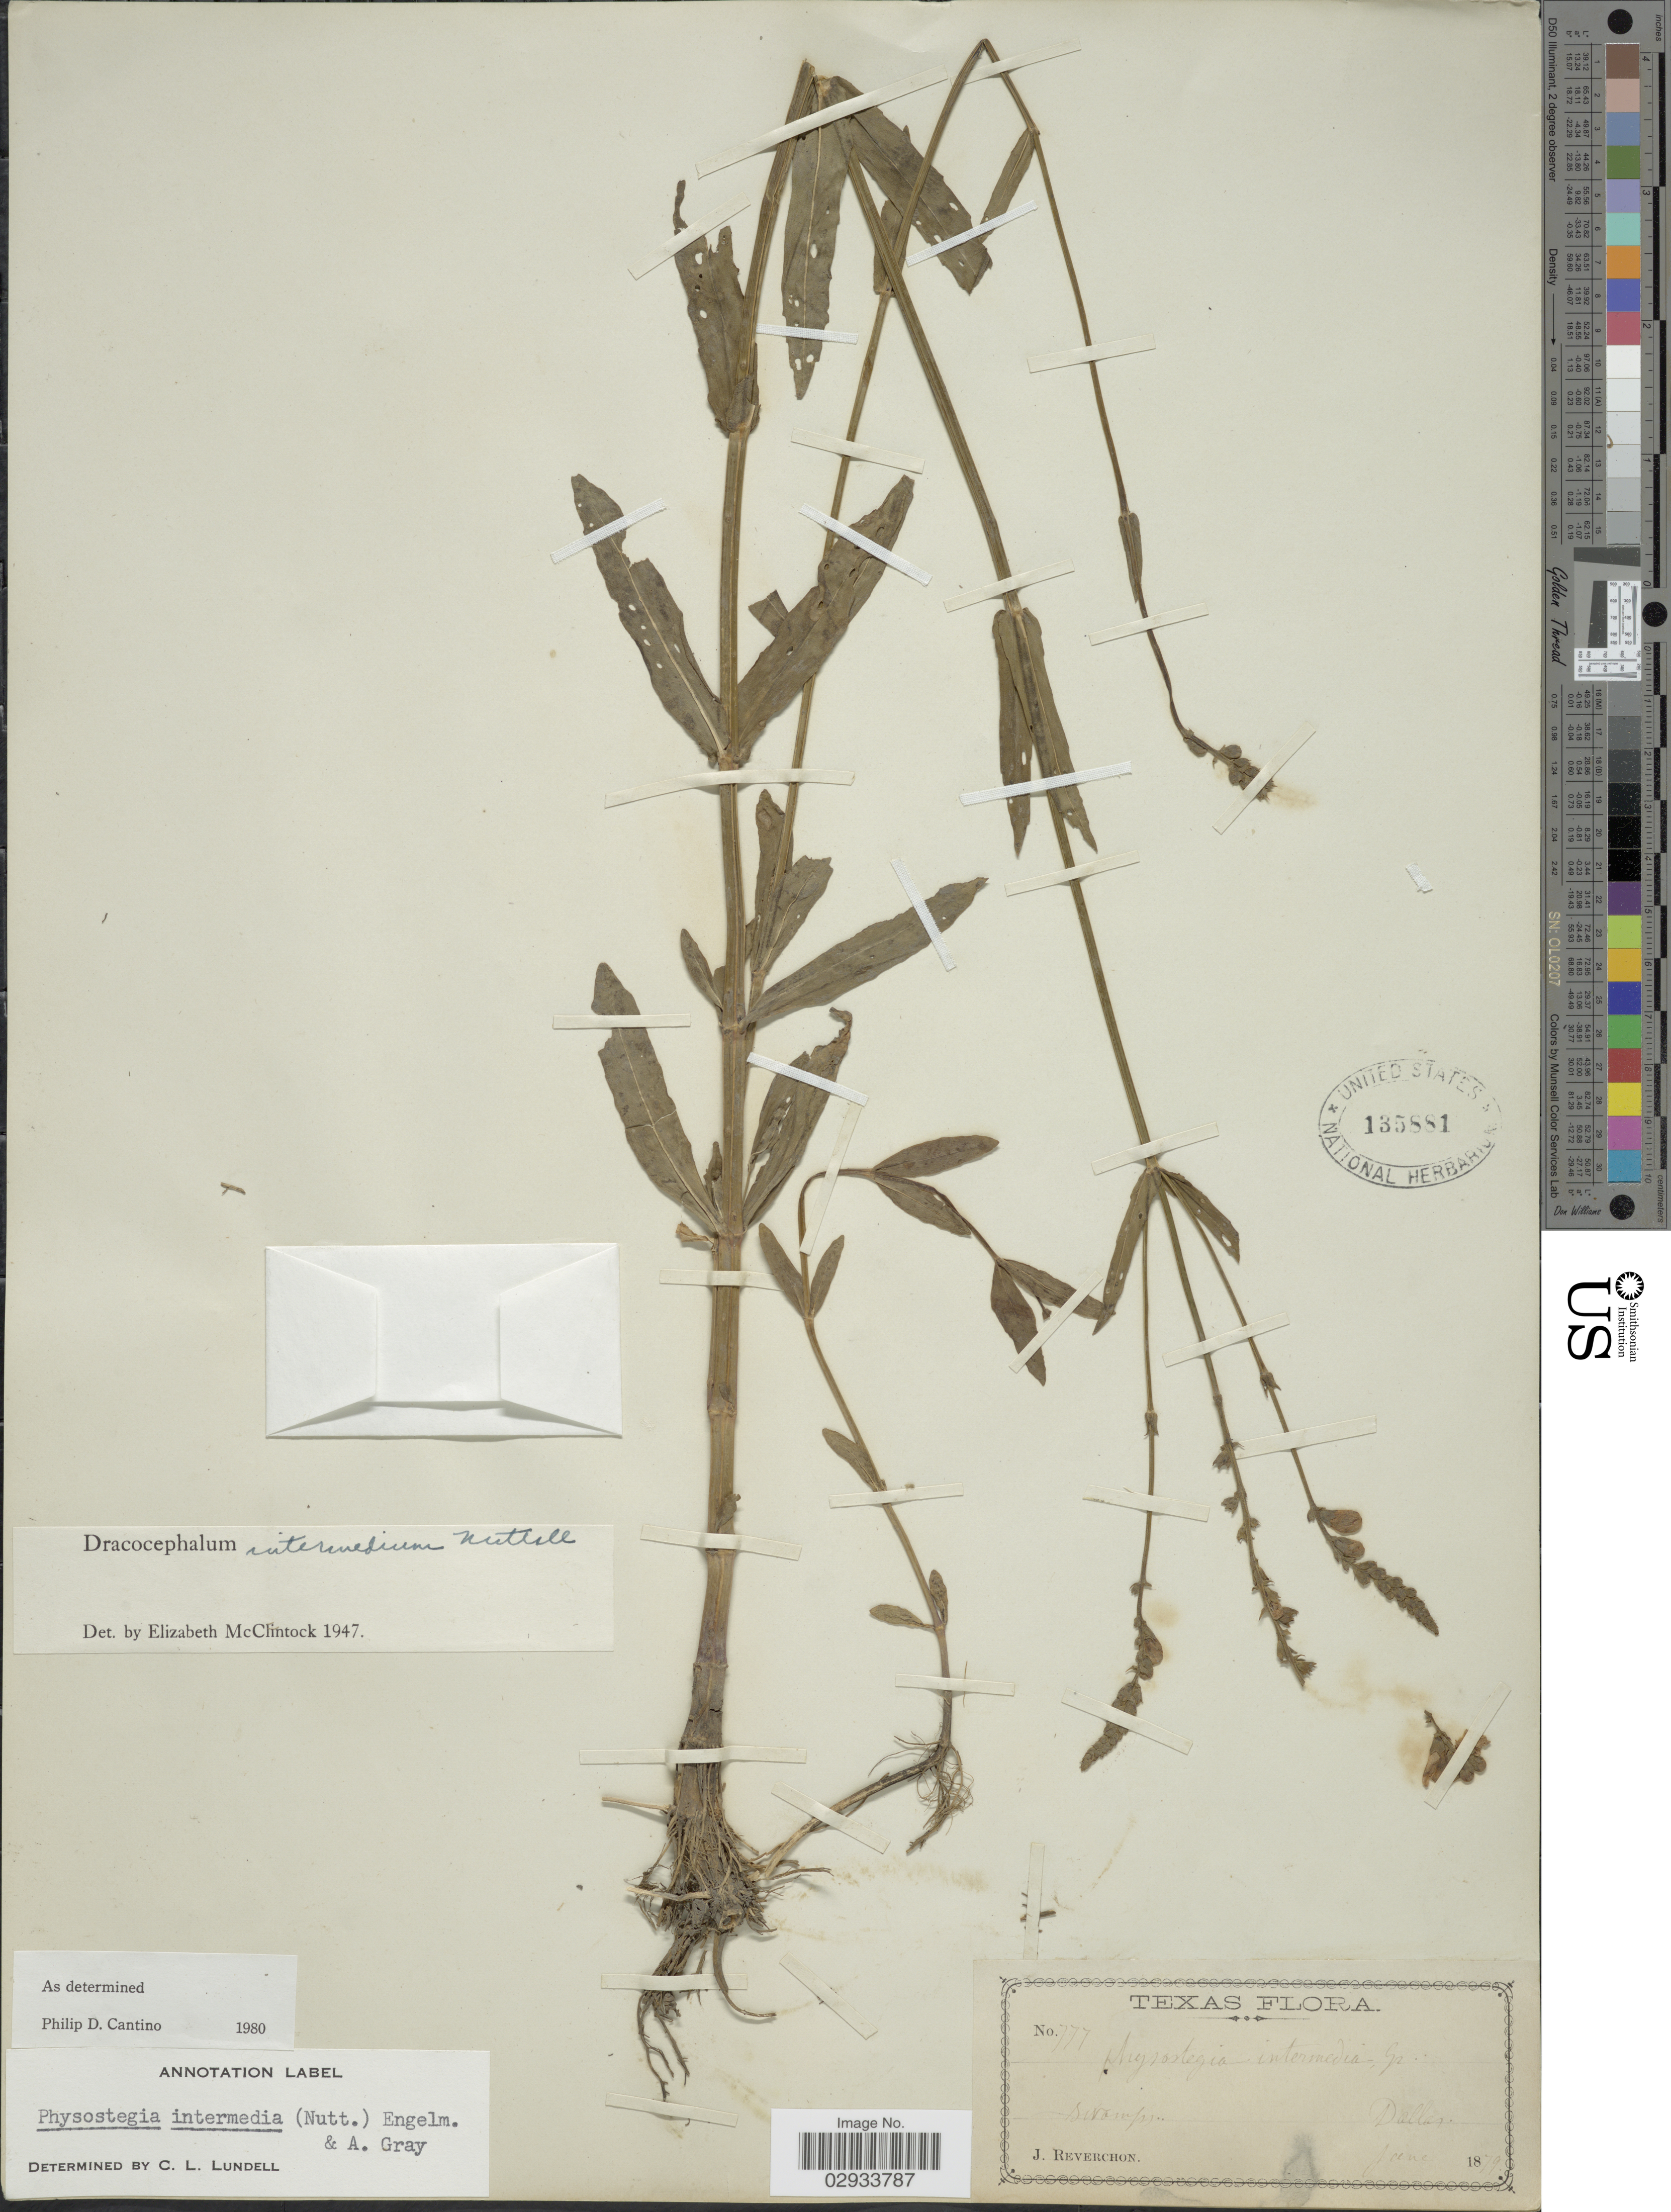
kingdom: Plantae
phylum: Tracheophyta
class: Magnoliopsida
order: Lamiales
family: Lamiaceae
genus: Physostegia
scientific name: Physostegia intermedia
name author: (Nutt.) Engelm. & A. Gray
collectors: J. Reverchon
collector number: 777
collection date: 1879-06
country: United States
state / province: Texas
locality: Dallas.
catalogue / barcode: US 135881